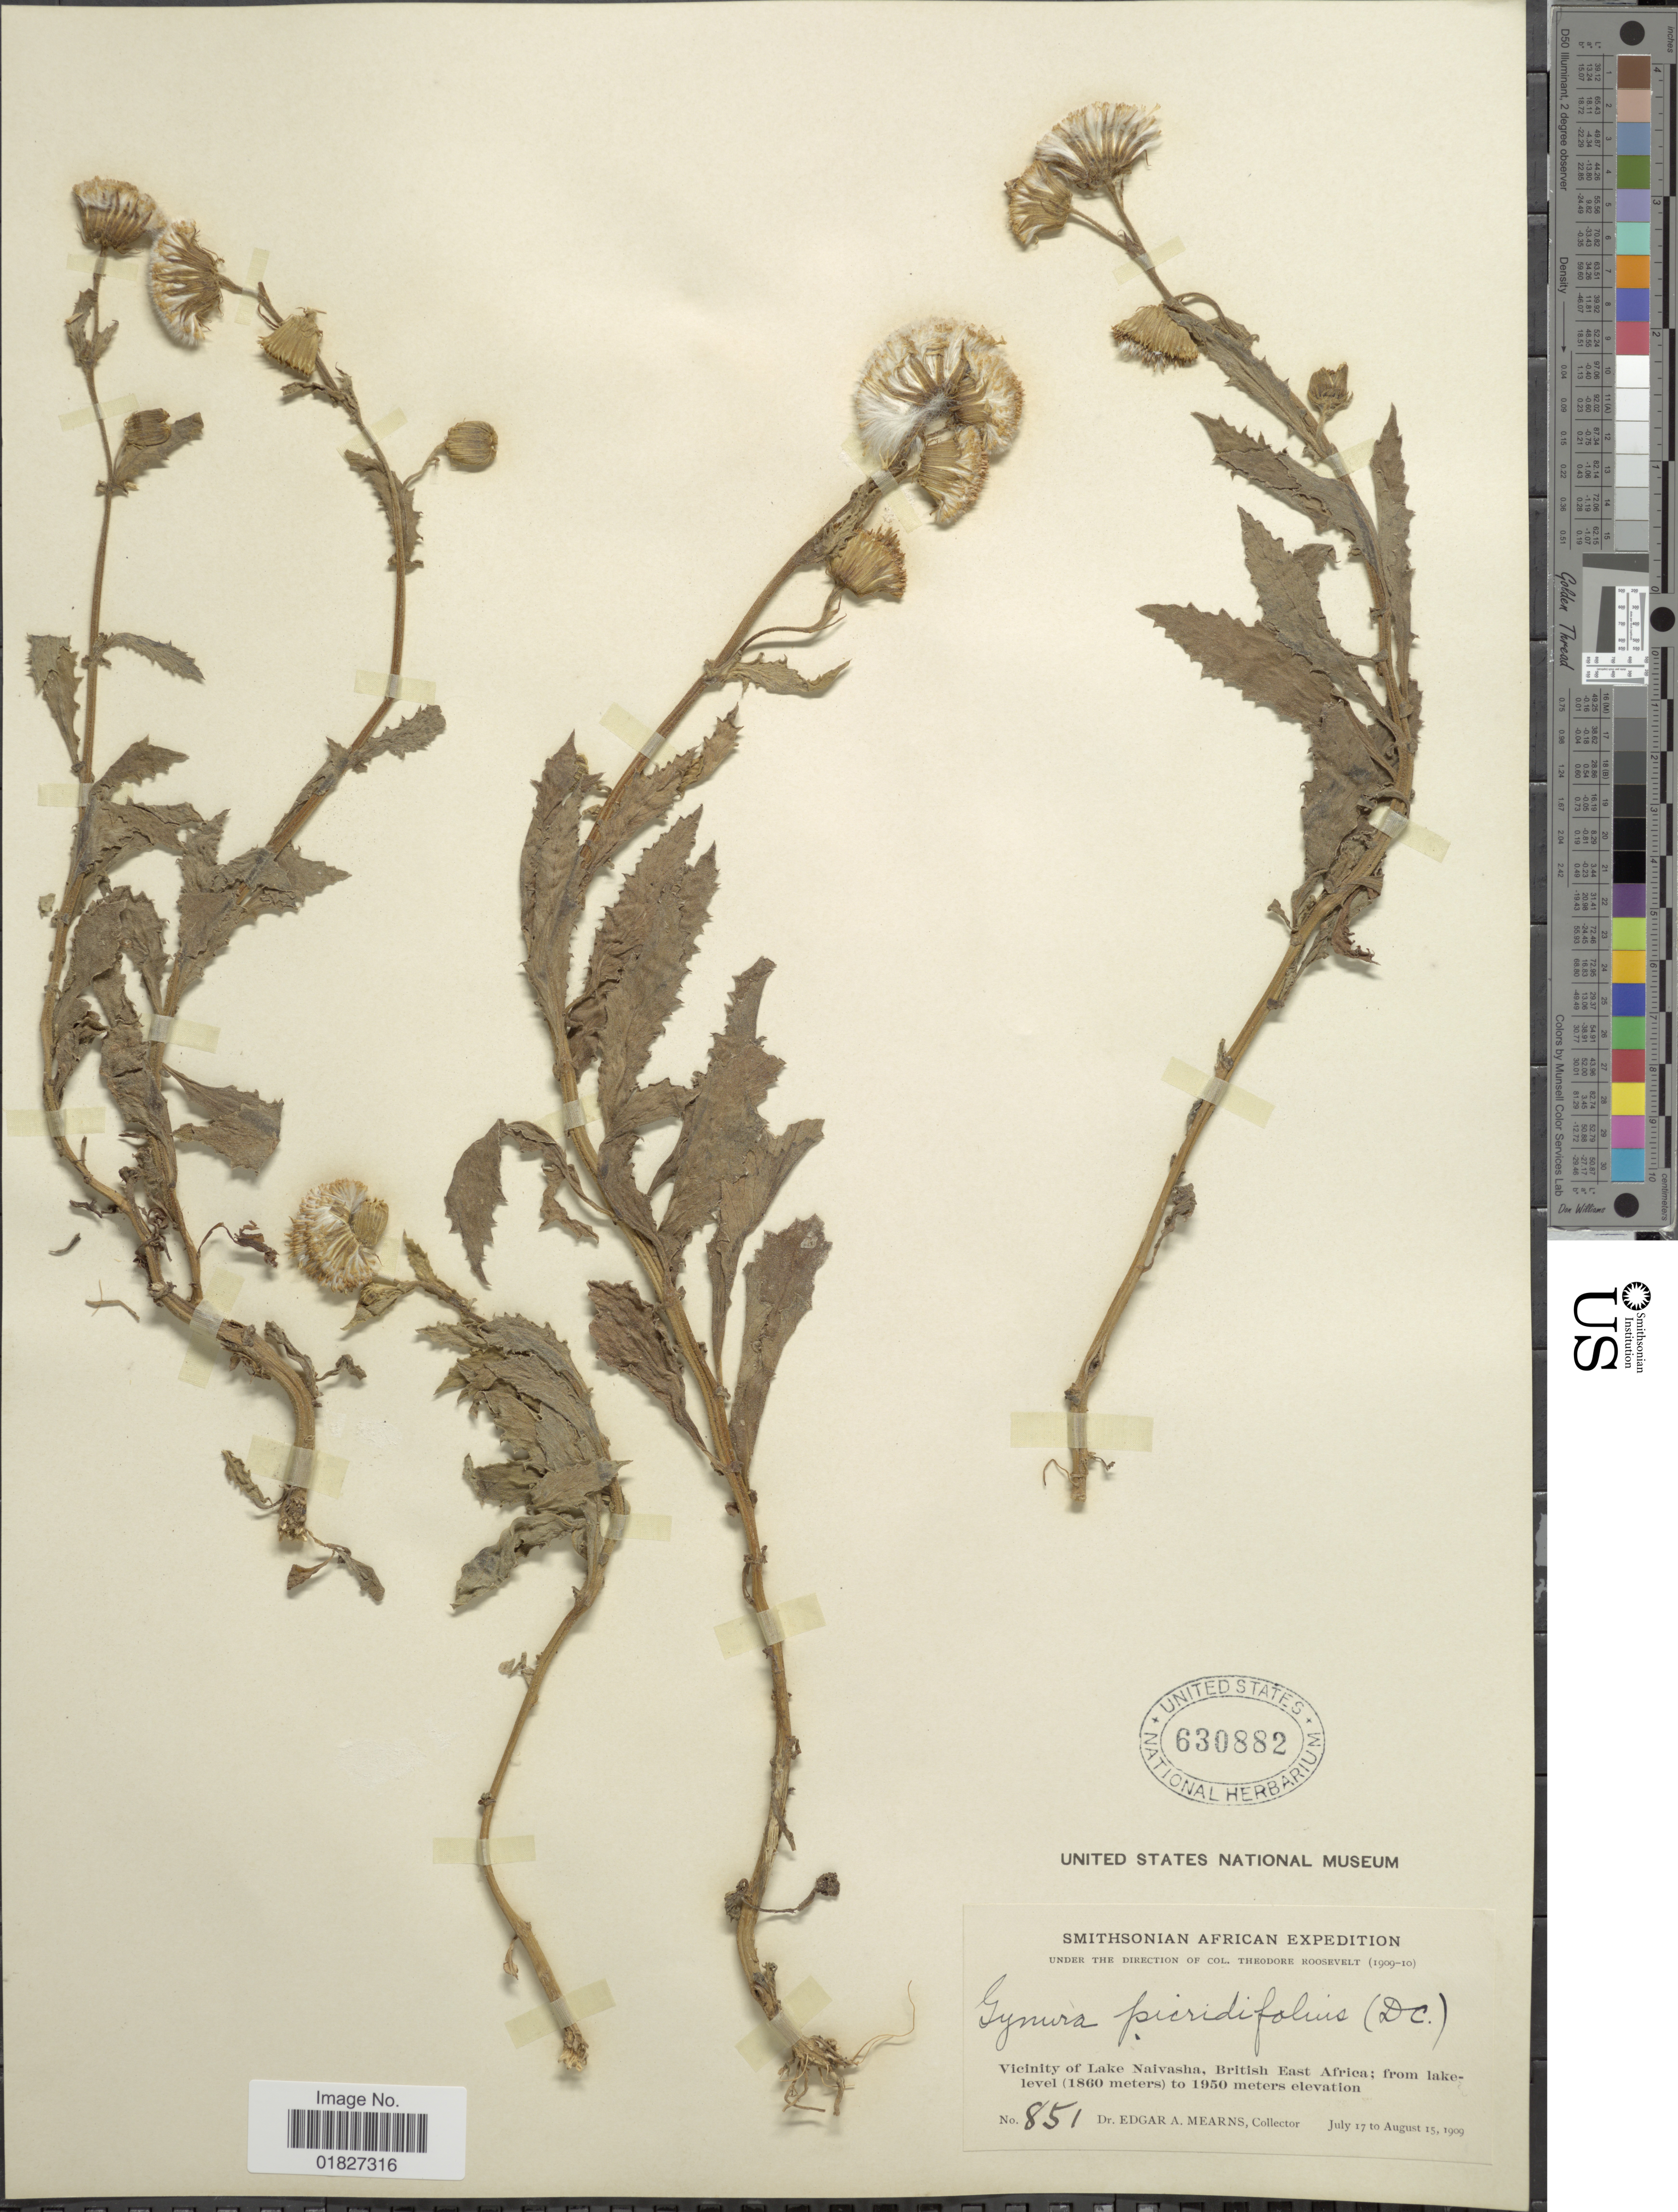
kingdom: Plantae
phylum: Tracheophyta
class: Magnoliopsida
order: Asterales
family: Asteraceae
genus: Gynura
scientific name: Gynura picridifolius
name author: DC.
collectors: E. A. Mearns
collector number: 851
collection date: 1909-07-17/1909-08-15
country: Kenya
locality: Vicinity of Lake Naivasha, British East Africa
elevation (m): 1860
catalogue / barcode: US 630882